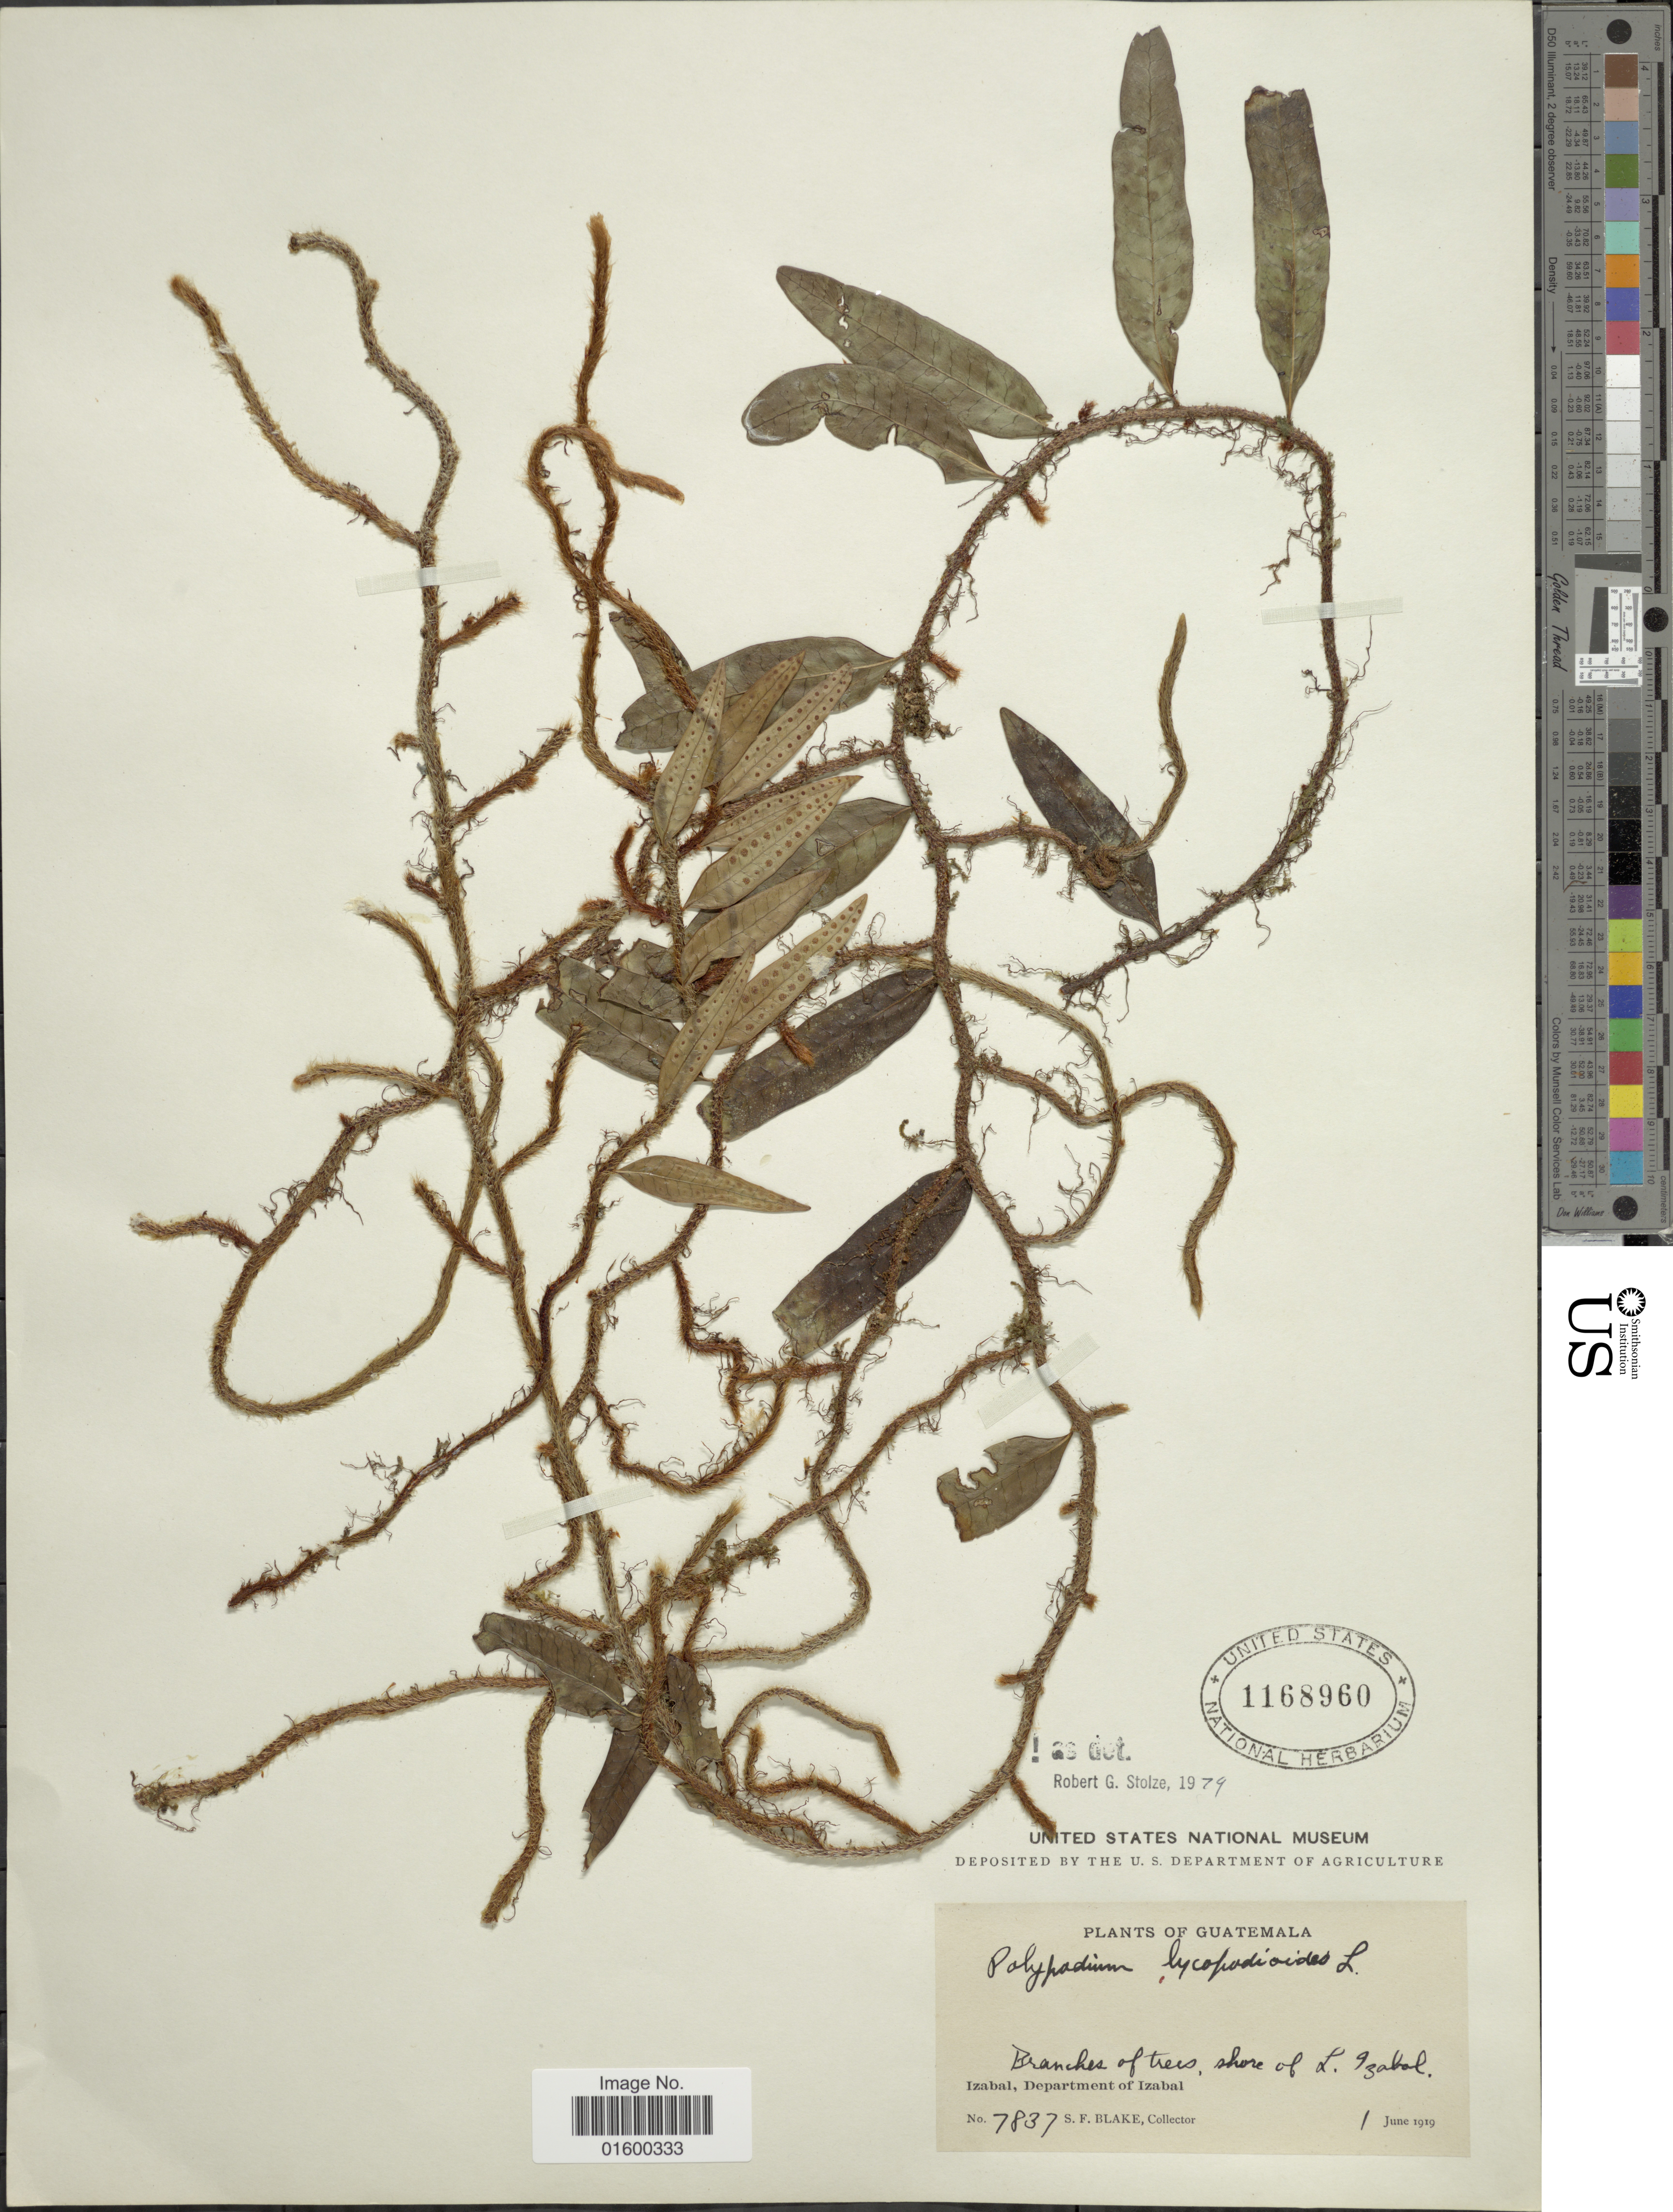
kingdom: Plantae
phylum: Tracheophyta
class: Polypodiopsida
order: Polypodiales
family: Polypodiaceae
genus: Microgramma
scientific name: Microgramma lycopodioides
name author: (L.) Copel.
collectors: S. Blake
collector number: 7837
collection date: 1919-06-01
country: Guatemala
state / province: Izabal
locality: Shore of L. Izabal, Izabal, Department of Izabal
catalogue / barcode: US 1168960